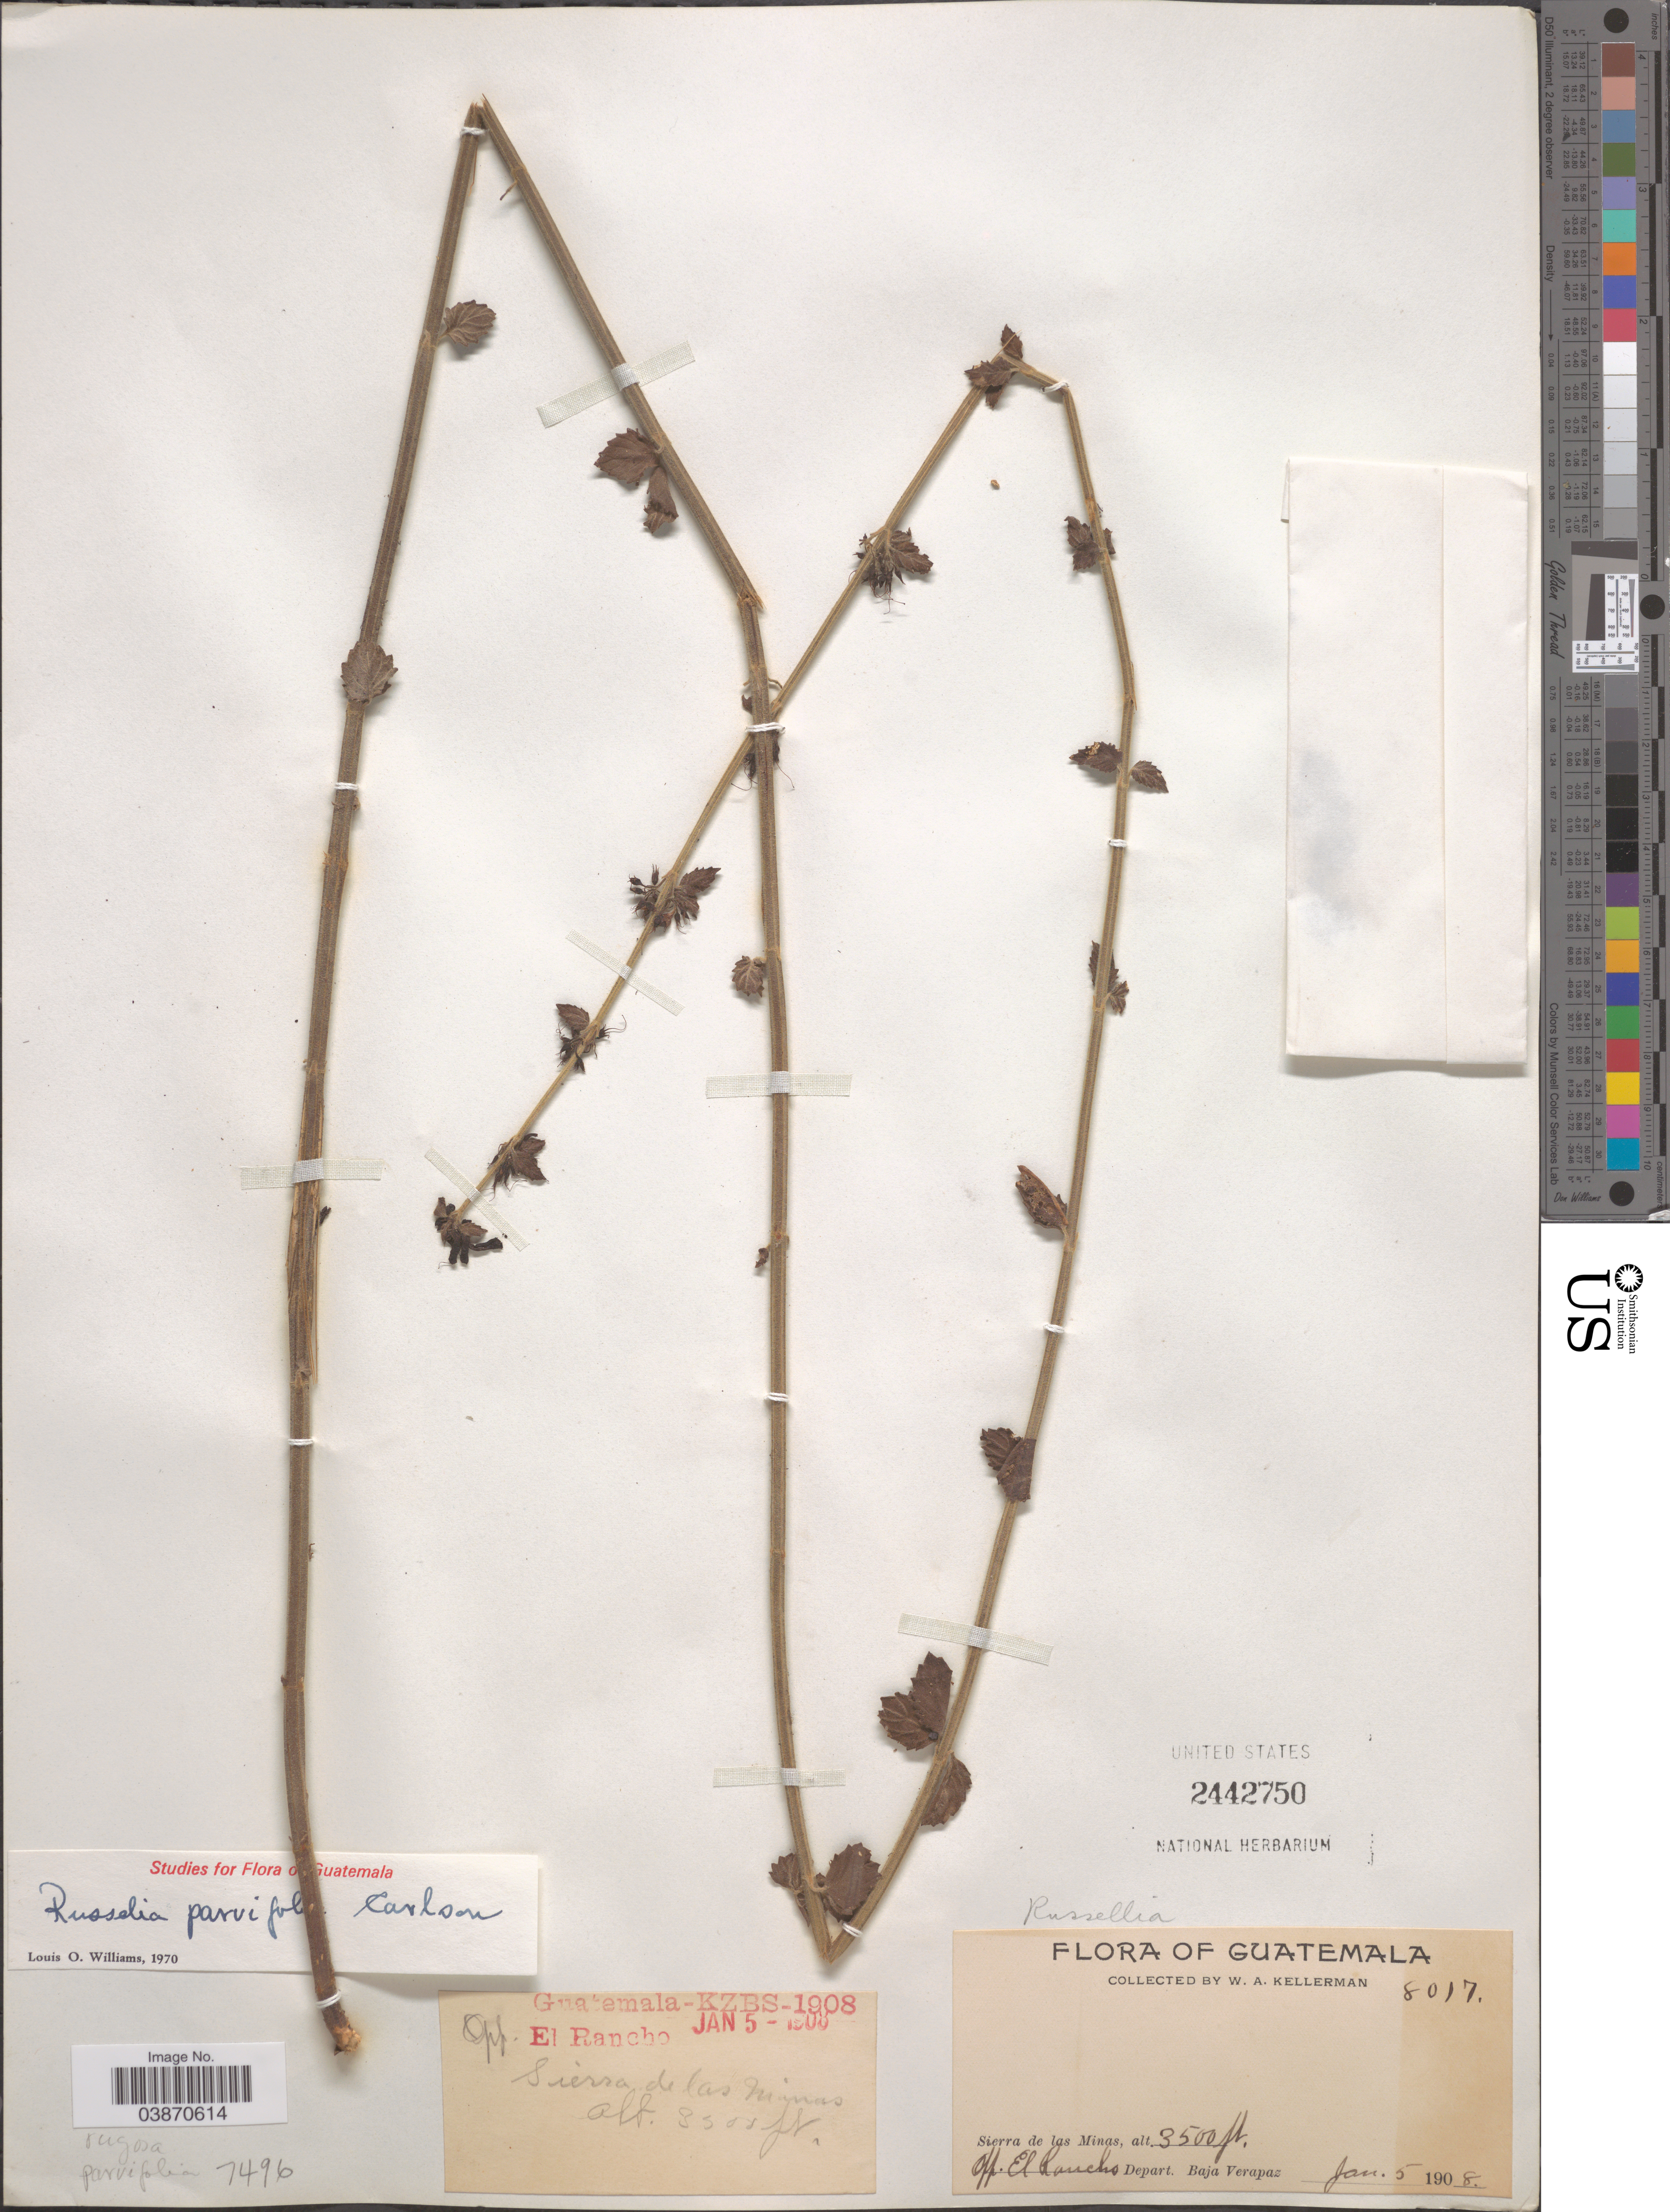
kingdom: Plantae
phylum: Tracheophyta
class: Magnoliopsida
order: Lamiales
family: Plantaginaceae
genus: Russelia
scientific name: Russelia parvifolia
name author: Carlson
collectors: W. Kellerman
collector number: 8017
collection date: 1908-01-05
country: Guatemala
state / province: Baja Verapaz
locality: Sierra de las Minas, Opp. El Rancho. Depart. Baja Verapaz.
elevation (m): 1067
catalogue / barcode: US 2442750